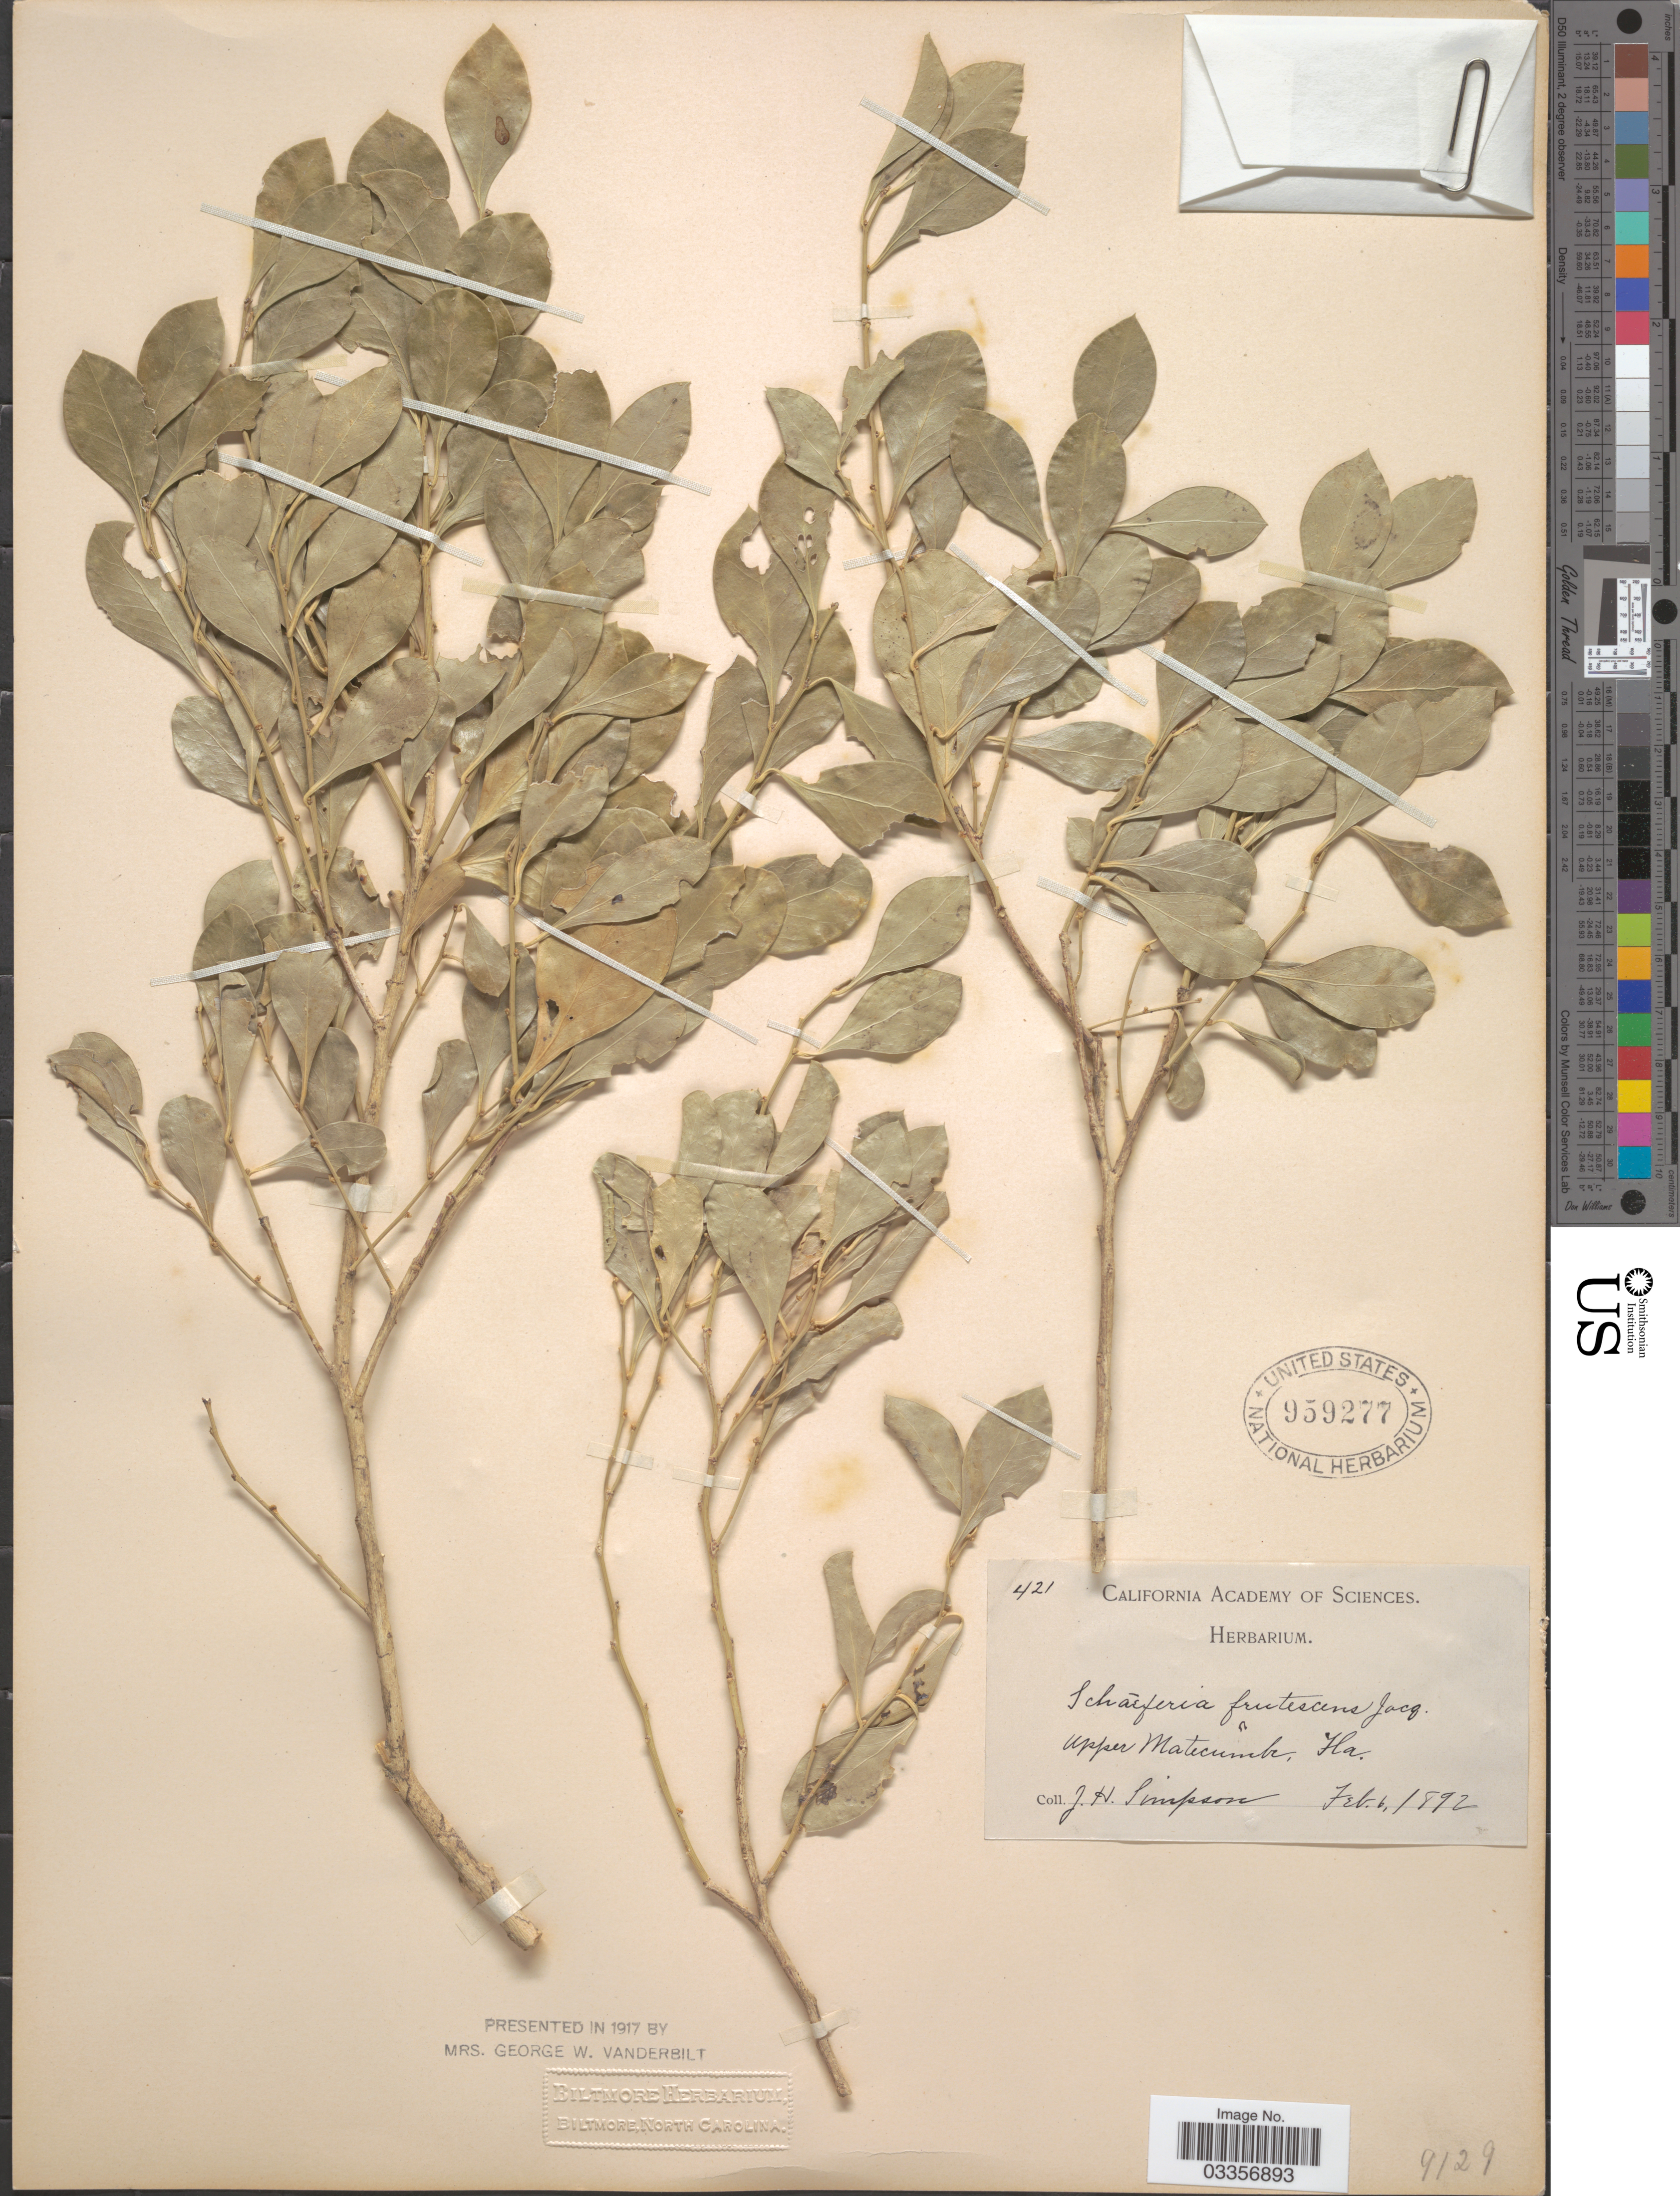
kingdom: Plantae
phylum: Tracheophyta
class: Magnoliopsida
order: Celastrales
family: Celastraceae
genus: Schaefferia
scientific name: Schaefferia frutescens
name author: Jacq.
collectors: J. H. Simpson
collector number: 421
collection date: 1892-02-06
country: United States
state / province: Florida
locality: Upper Matecumbe.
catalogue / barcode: US 959277